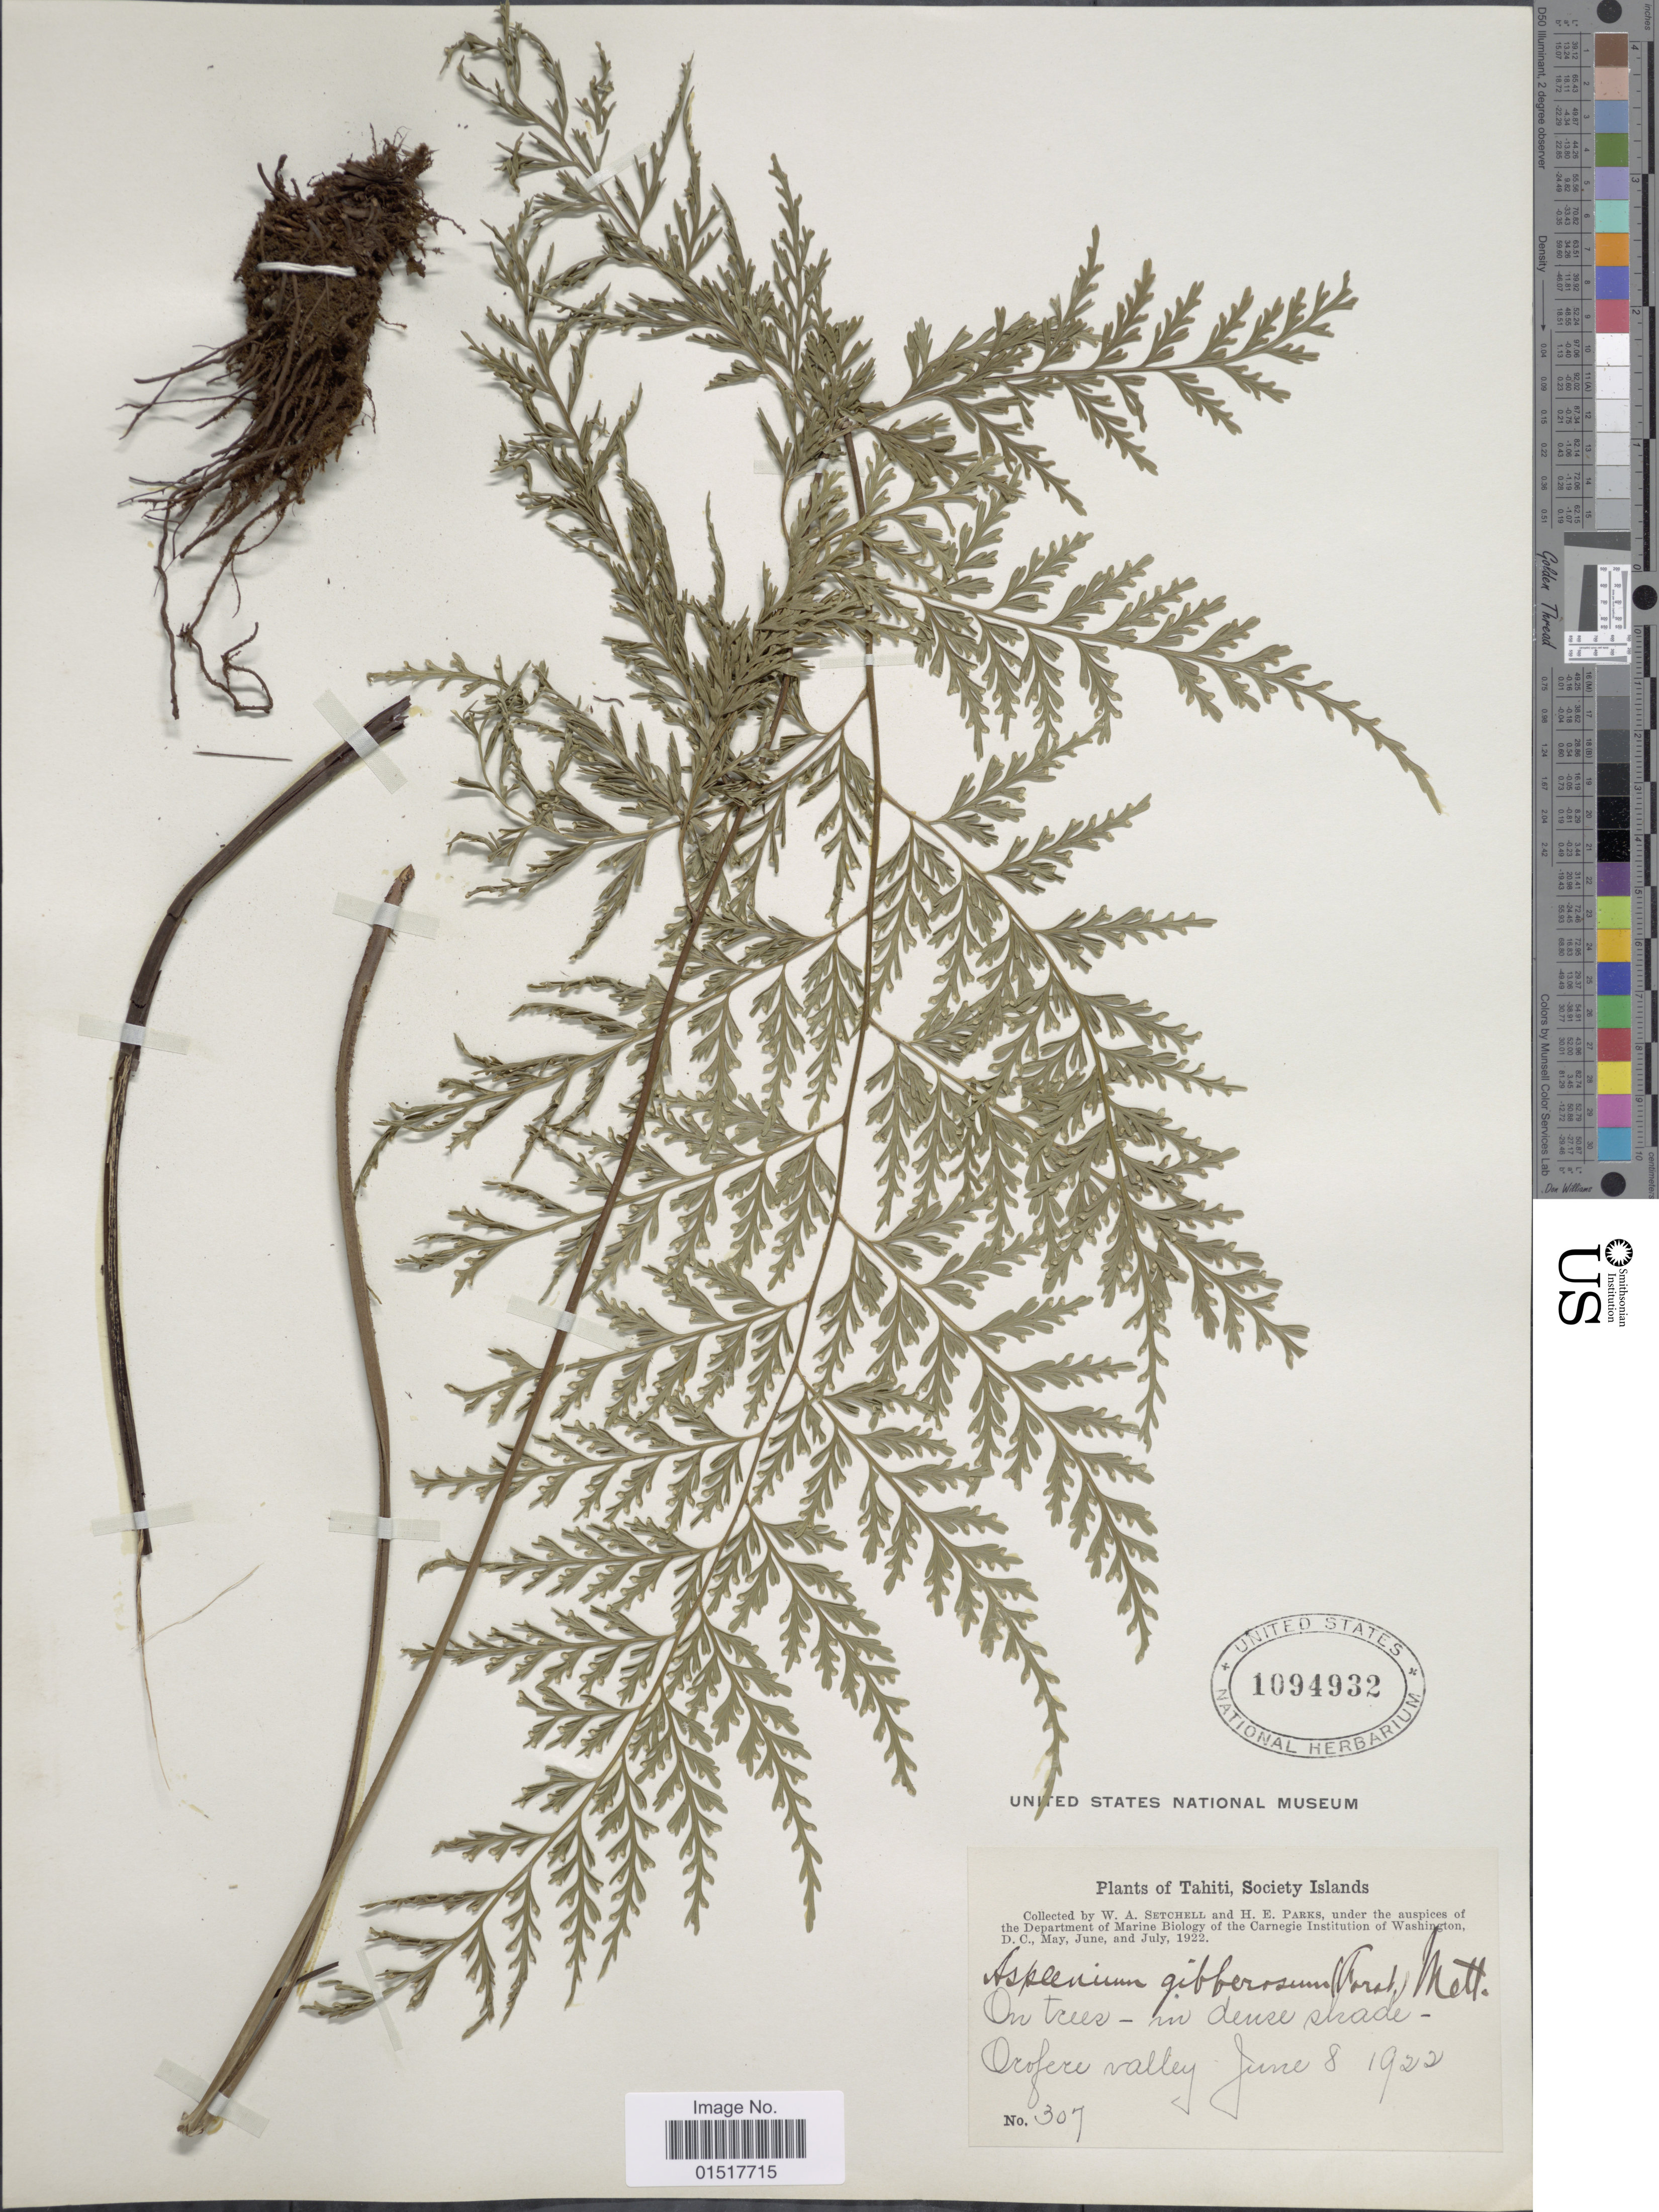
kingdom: Plantae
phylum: Tracheophyta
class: Polypodiopsida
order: Polypodiales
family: Aspleniaceae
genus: Asplenium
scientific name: Asplenium gibberosum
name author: (G. Forst.) Mett.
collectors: W. Setchell & H. E. Parks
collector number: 307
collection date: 1922-06-08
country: French Polynesia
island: Tahiti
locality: Tahiti, Society Islands. Orofere valley.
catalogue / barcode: US 1094932